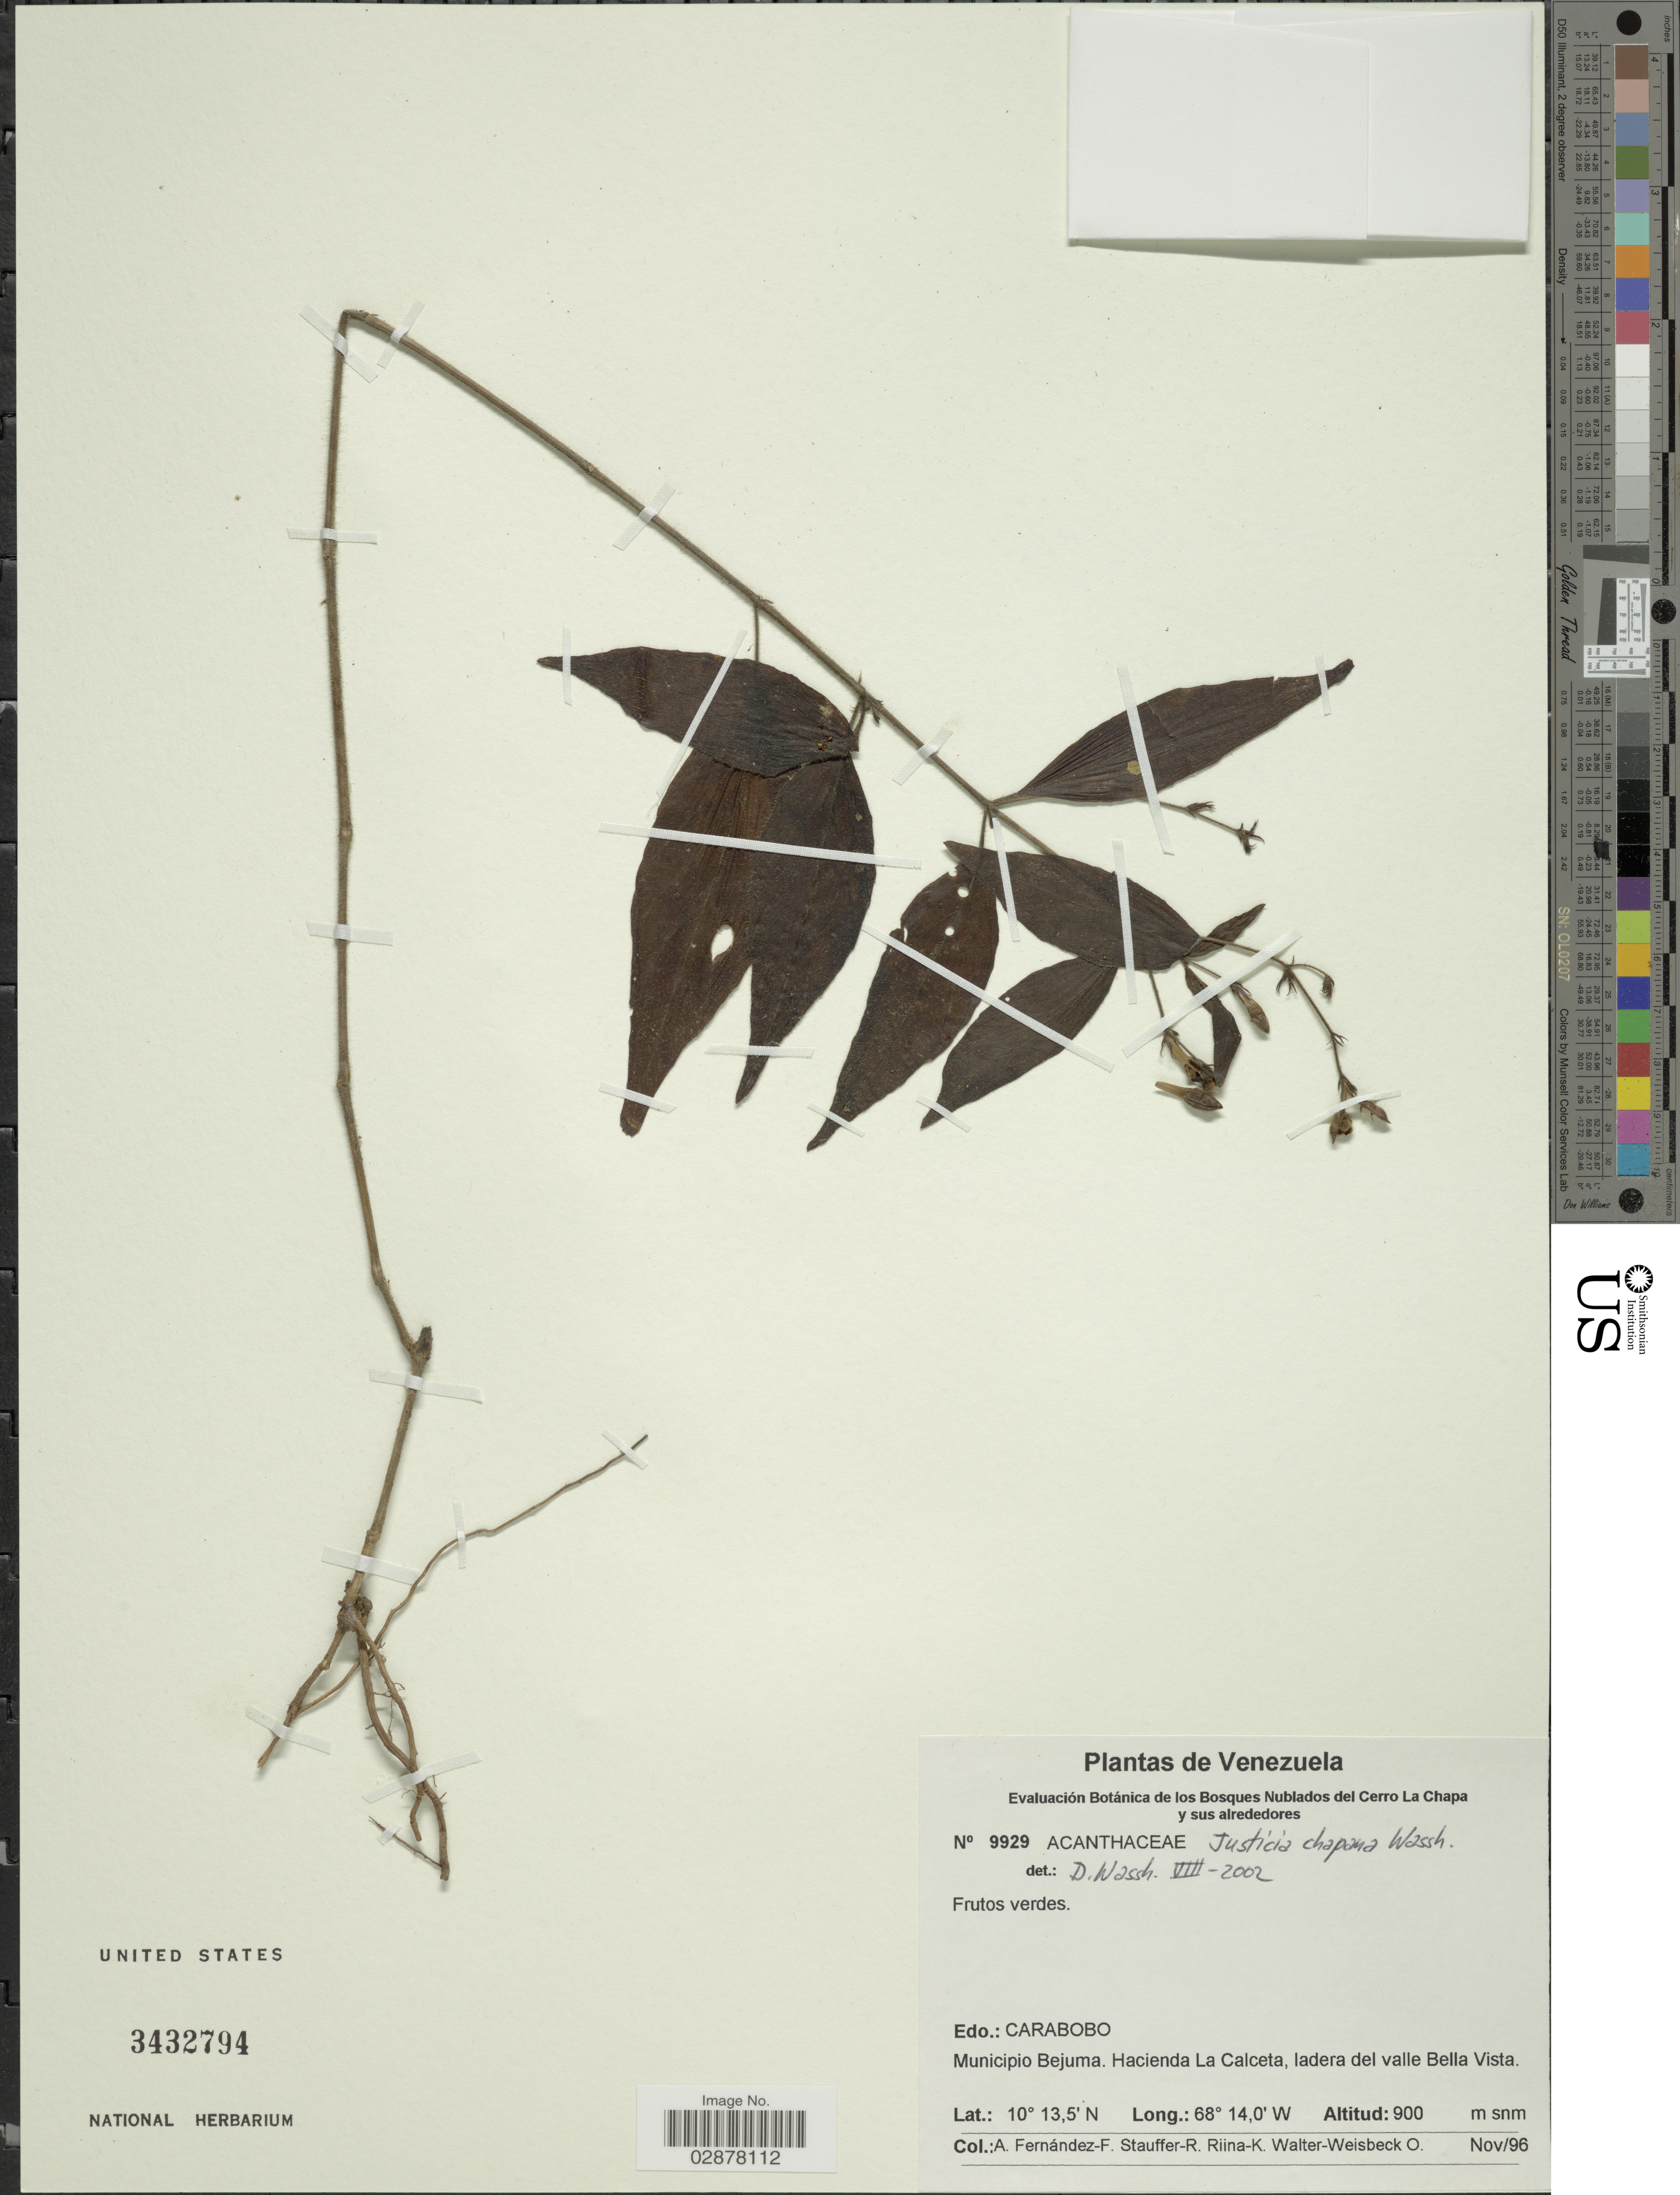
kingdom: Plantae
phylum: Tracheophyta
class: Magnoliopsida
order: Lamiales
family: Acanthaceae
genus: Justicia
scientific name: Justicia chapana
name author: Wassh.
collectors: A. Fernández F., Stauffer-R., K. Riina & O. Walter-Weisbeck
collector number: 9929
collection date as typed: Transcribed d/m/y: /11/96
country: Venezuela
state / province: Carabobo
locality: Municipio Bejuma, Hacienda La Calceta, ladera del valle Bella Vista.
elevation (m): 900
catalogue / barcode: US 3432794